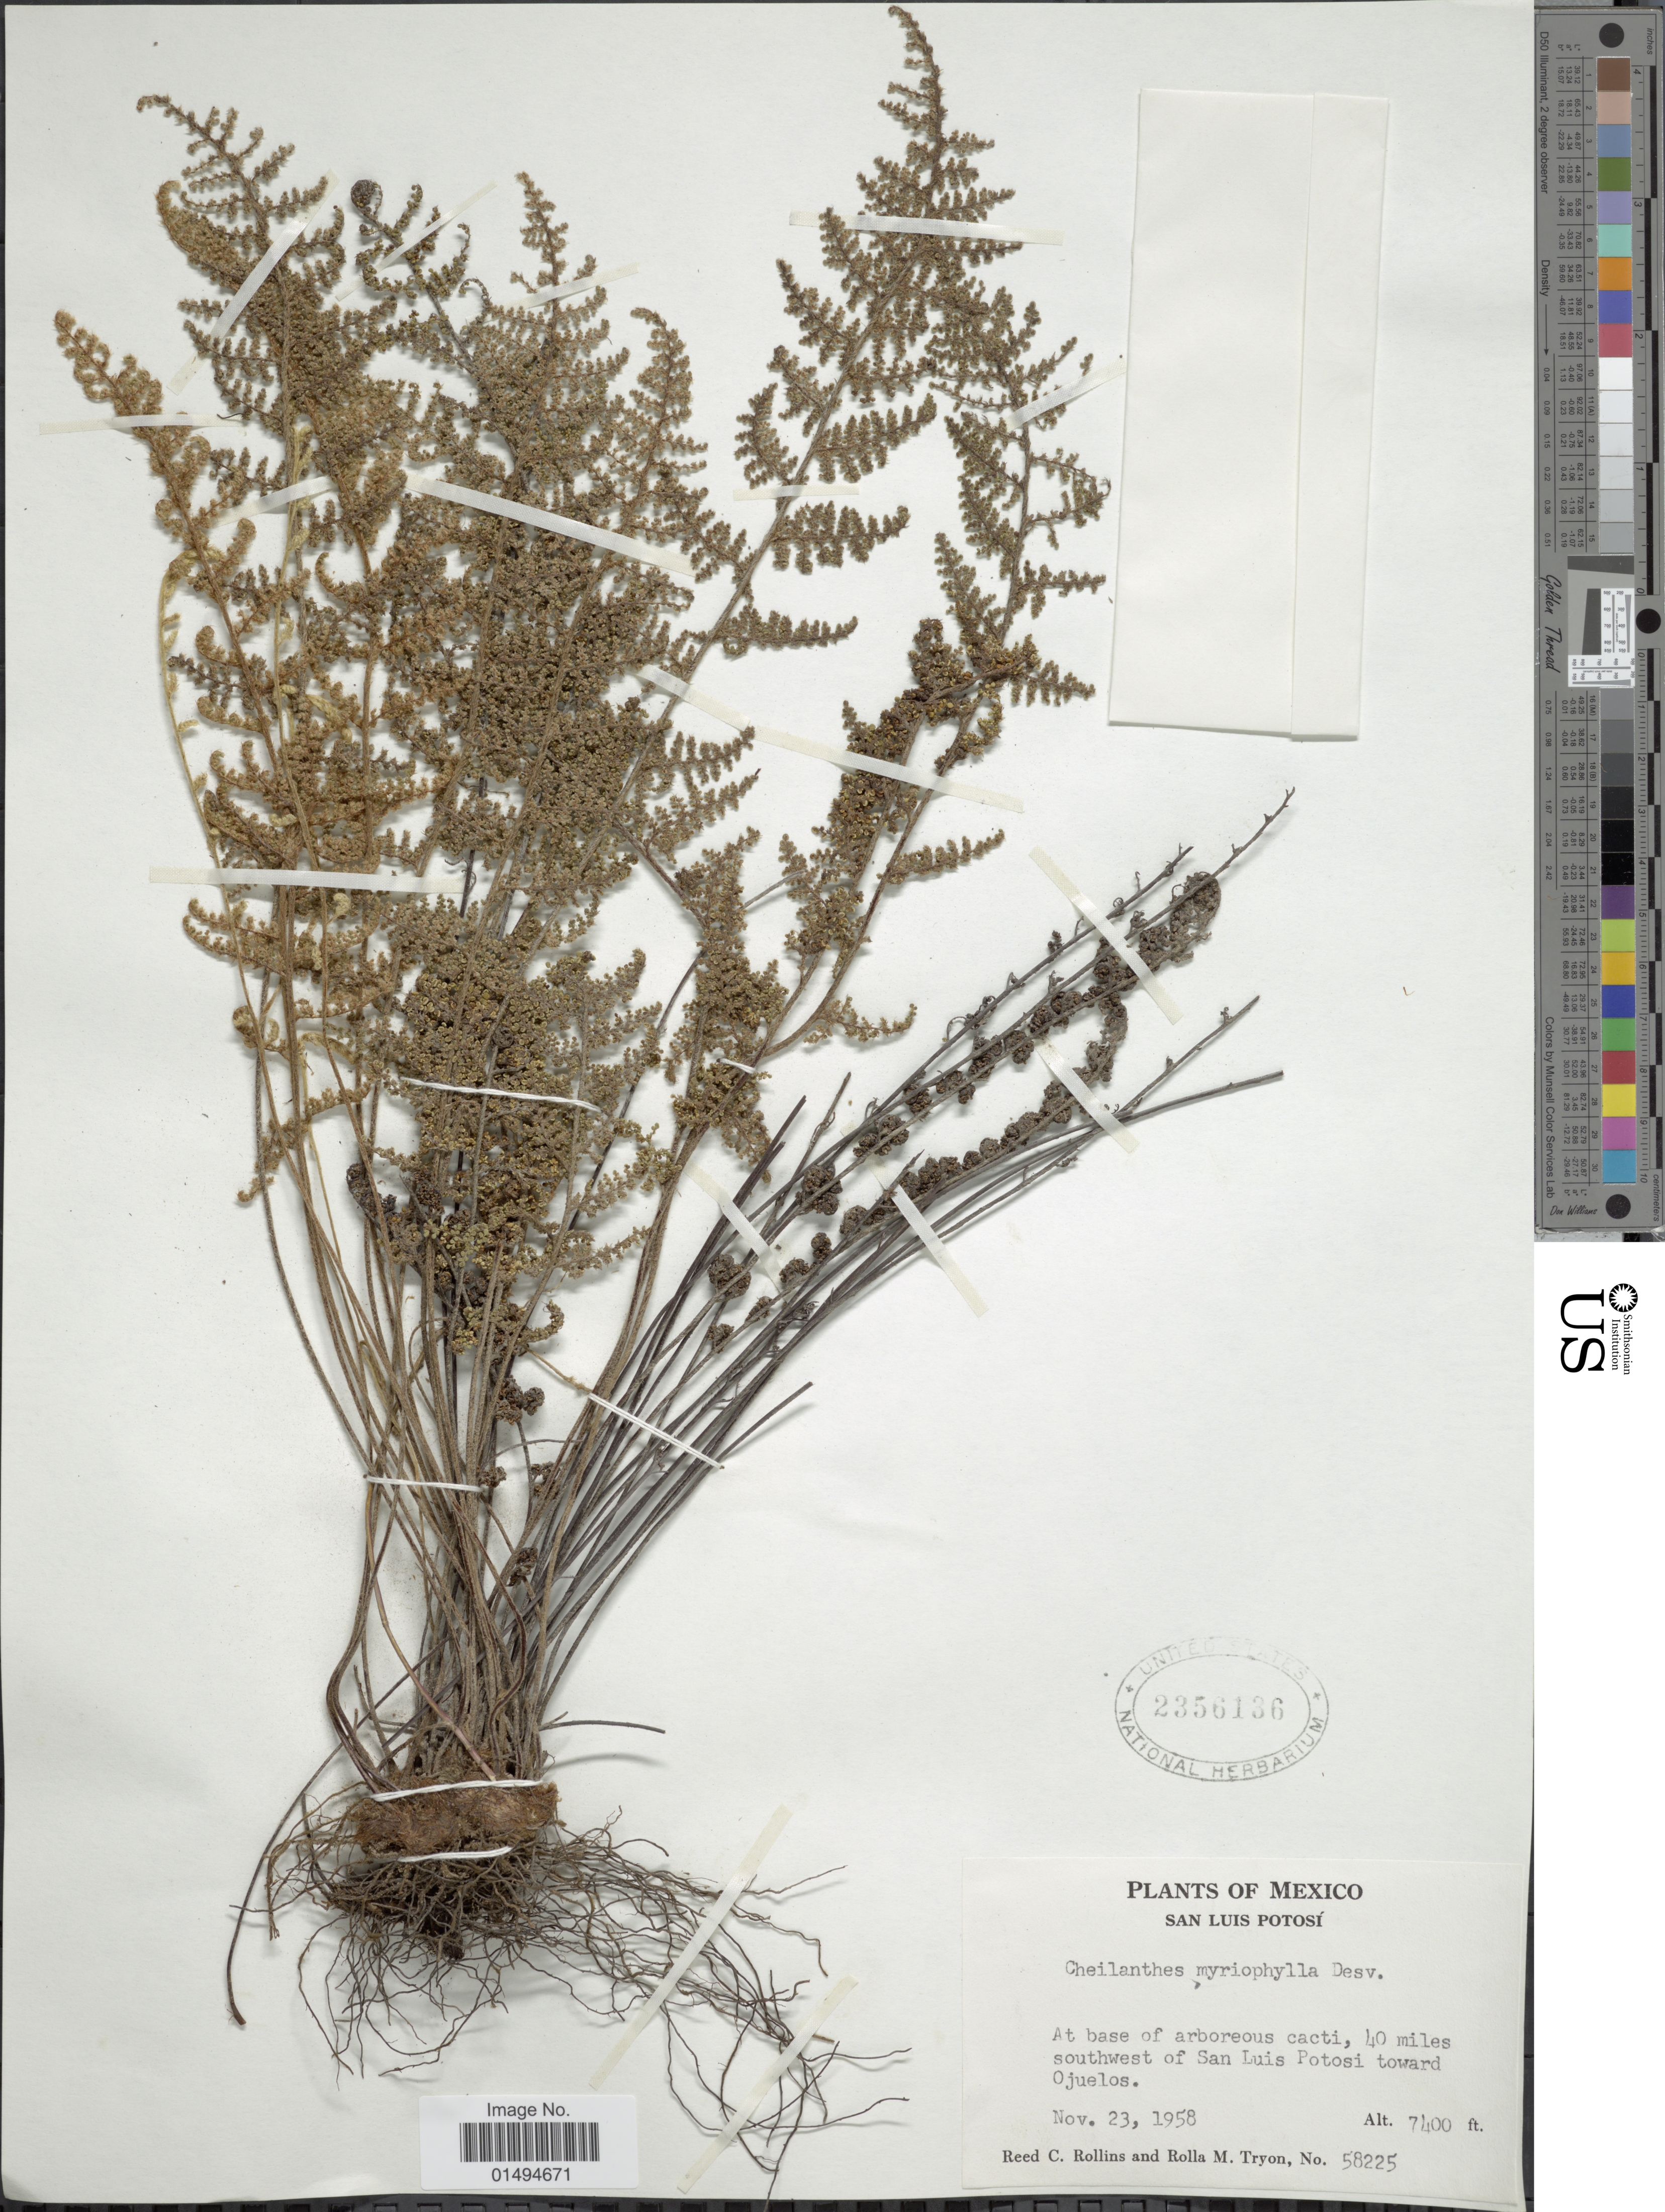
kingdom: Plantae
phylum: Tracheophyta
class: Polypodiopsida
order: Polypodiales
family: Pteridaceae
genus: Myriopteris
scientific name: Myriopteris myriophylla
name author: (Desv.) J. Sm.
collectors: R. C. Rollins & R. M. Tryon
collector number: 58225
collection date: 1958-11-23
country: Mexico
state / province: San Luis Potosí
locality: At base of arboreous cacti, 40 miles southwest of San Luis Potosi toward Ojuelos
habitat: at base of arboreous cacti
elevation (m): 2256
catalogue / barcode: US 2356136